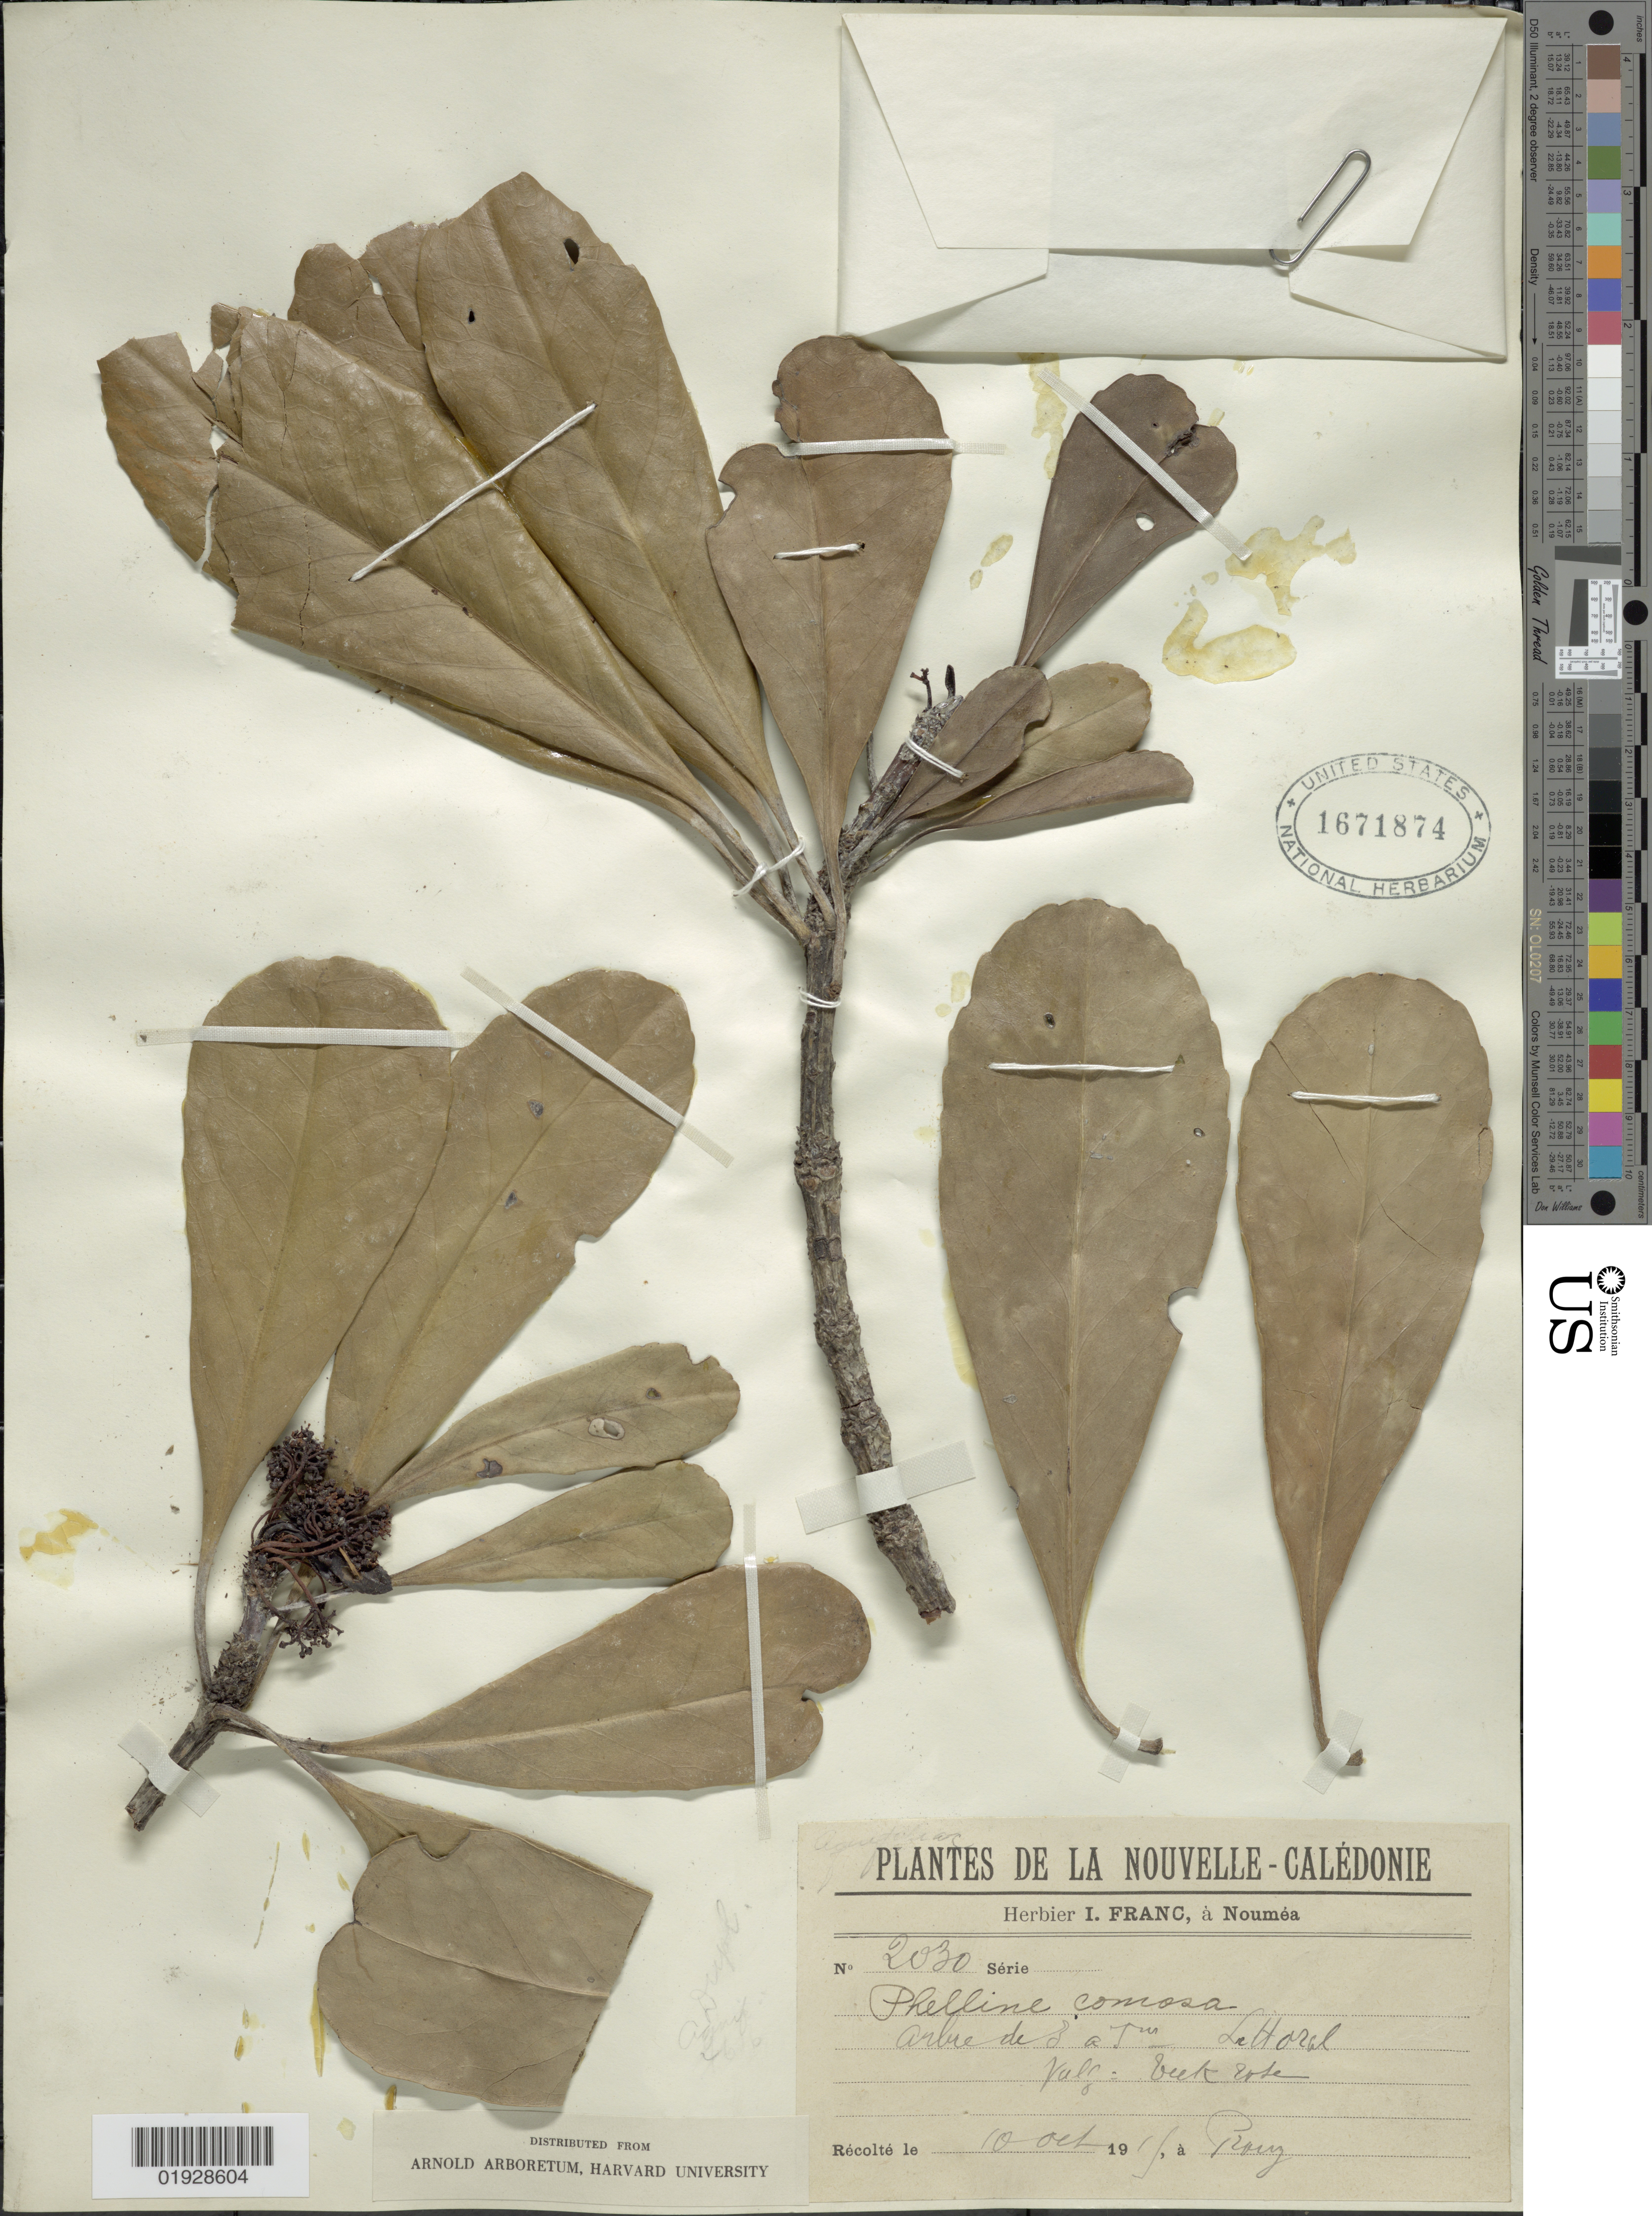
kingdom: Plantae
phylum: Tracheophyta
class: Magnoliopsida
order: Asterales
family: Phellinaceae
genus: Phelline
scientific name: Phelline comosa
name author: Labill.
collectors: Rouz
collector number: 2030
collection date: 1915-10-10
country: New Caledonia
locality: Vallee Teek Rose [interpreted]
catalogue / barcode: US 1671874